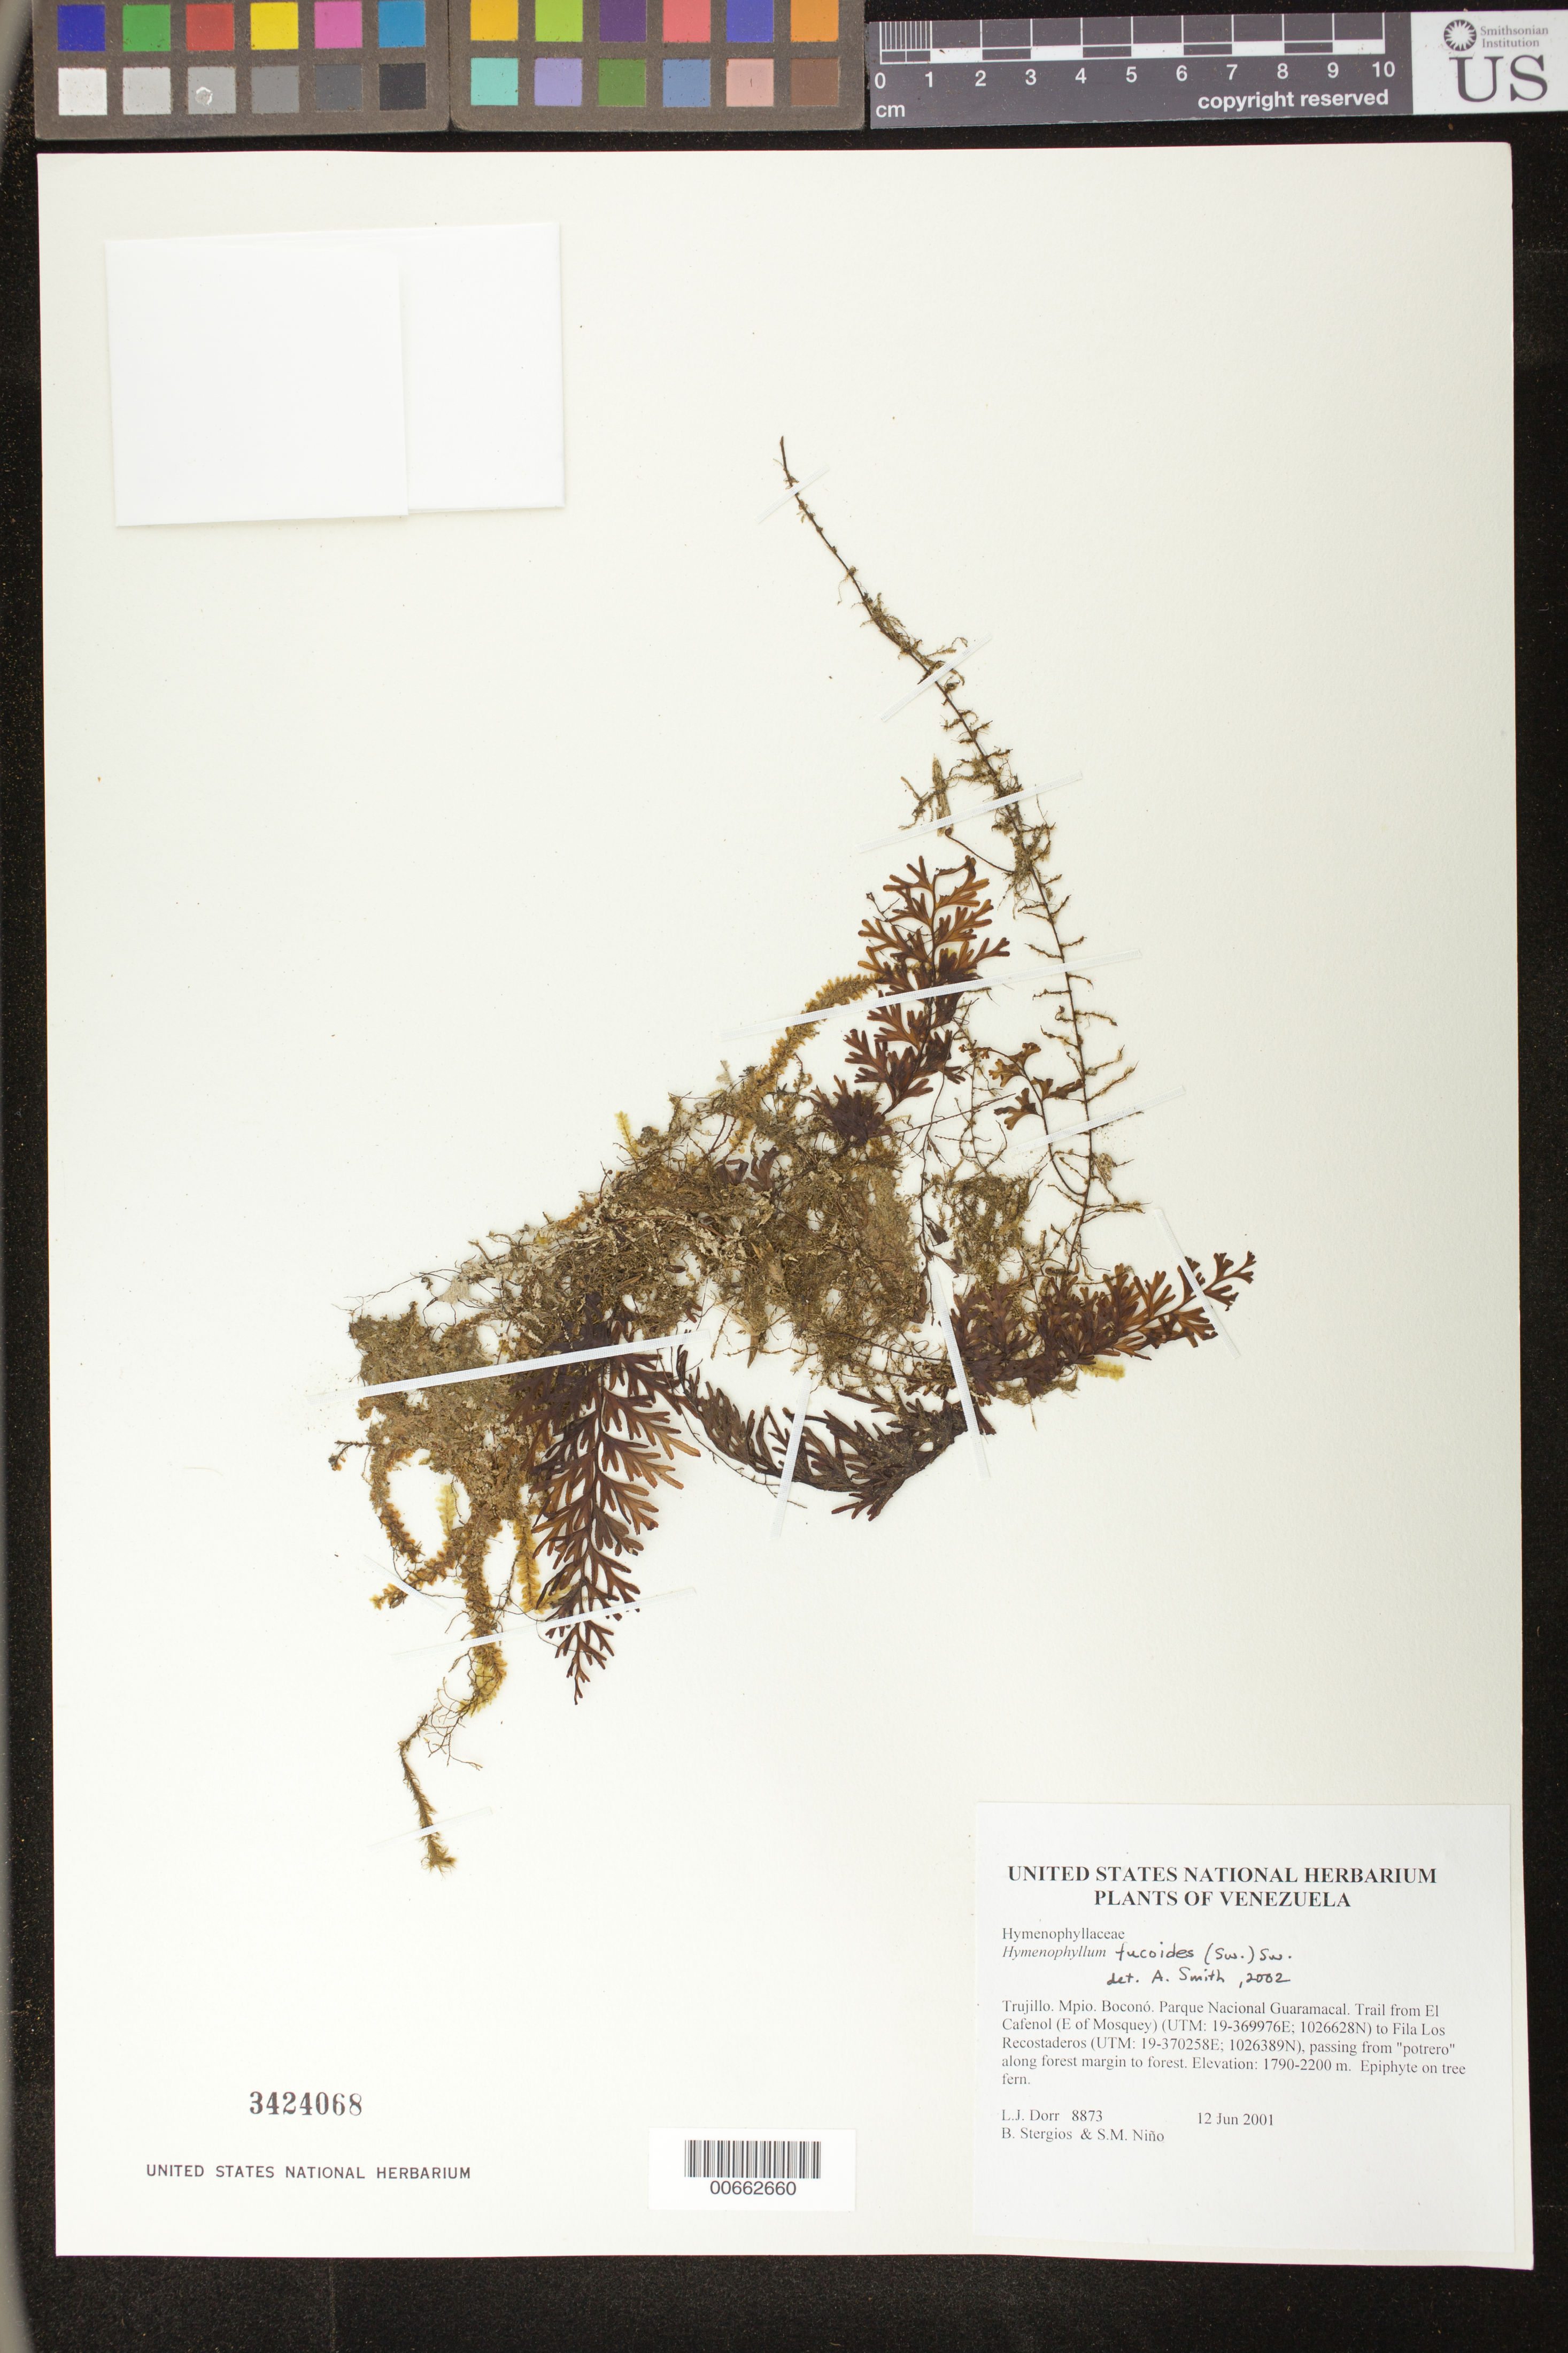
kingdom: Plantae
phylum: Tracheophyta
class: Polypodiopsida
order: Hymenophyllales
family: Hymenophyllaceae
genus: Hymenophyllum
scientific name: Hymenophyllum fucoides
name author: (Sw.) Sw.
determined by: Smith, Alan R., (UC)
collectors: L. J. Dorr, B. G. Stergios & S. M. Niño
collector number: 8873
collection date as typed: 12 Jun 2001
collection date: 2001-06-12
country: Venezuela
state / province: Trujillo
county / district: Boconó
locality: Parque Nacional Guaramacal. Trail from El Cafenol (E of Mosquey) to Fila Los Recostaderos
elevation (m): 1790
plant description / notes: PORT, US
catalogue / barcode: US 3424068